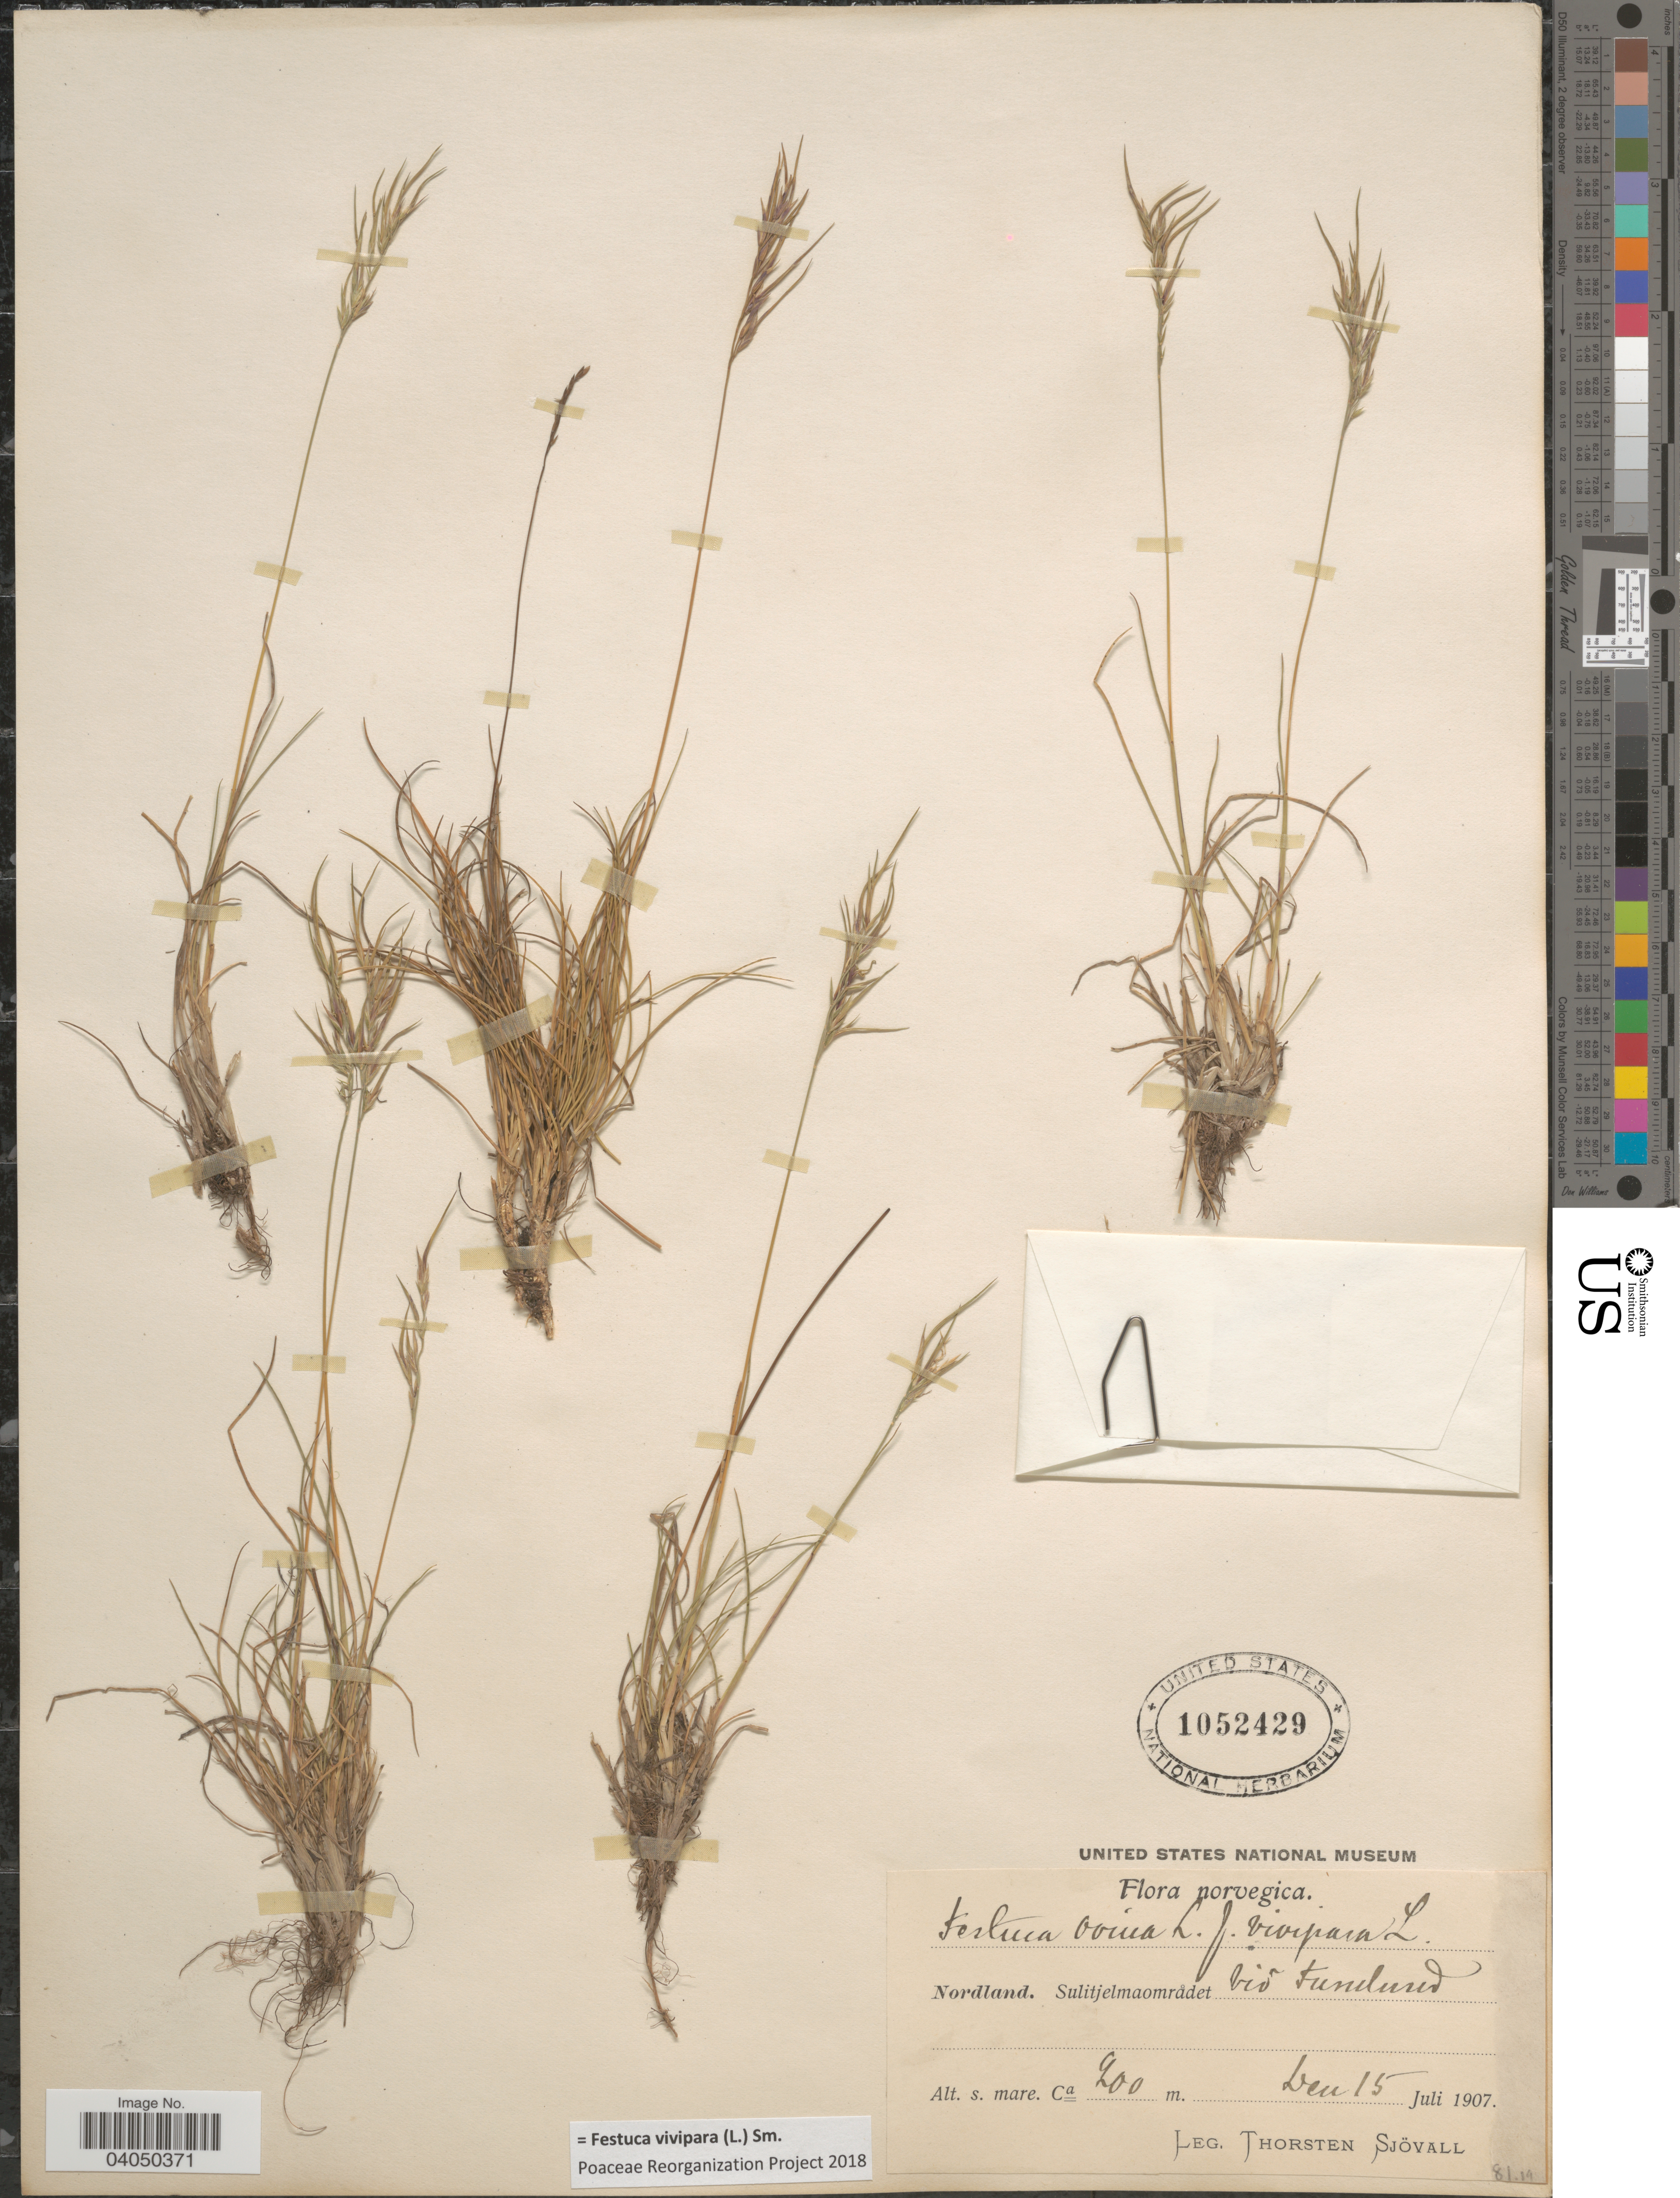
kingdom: Plantae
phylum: Tracheophyta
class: Liliopsida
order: Poales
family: Poaceae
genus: Festuca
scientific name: Festuca vivipara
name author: (L.) Sm.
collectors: T. Sjövall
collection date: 1907-07-15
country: Norway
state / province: Nordland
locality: Norvegica. Sulitjelmaområdet vid Kumlund.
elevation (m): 200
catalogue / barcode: US 1052429